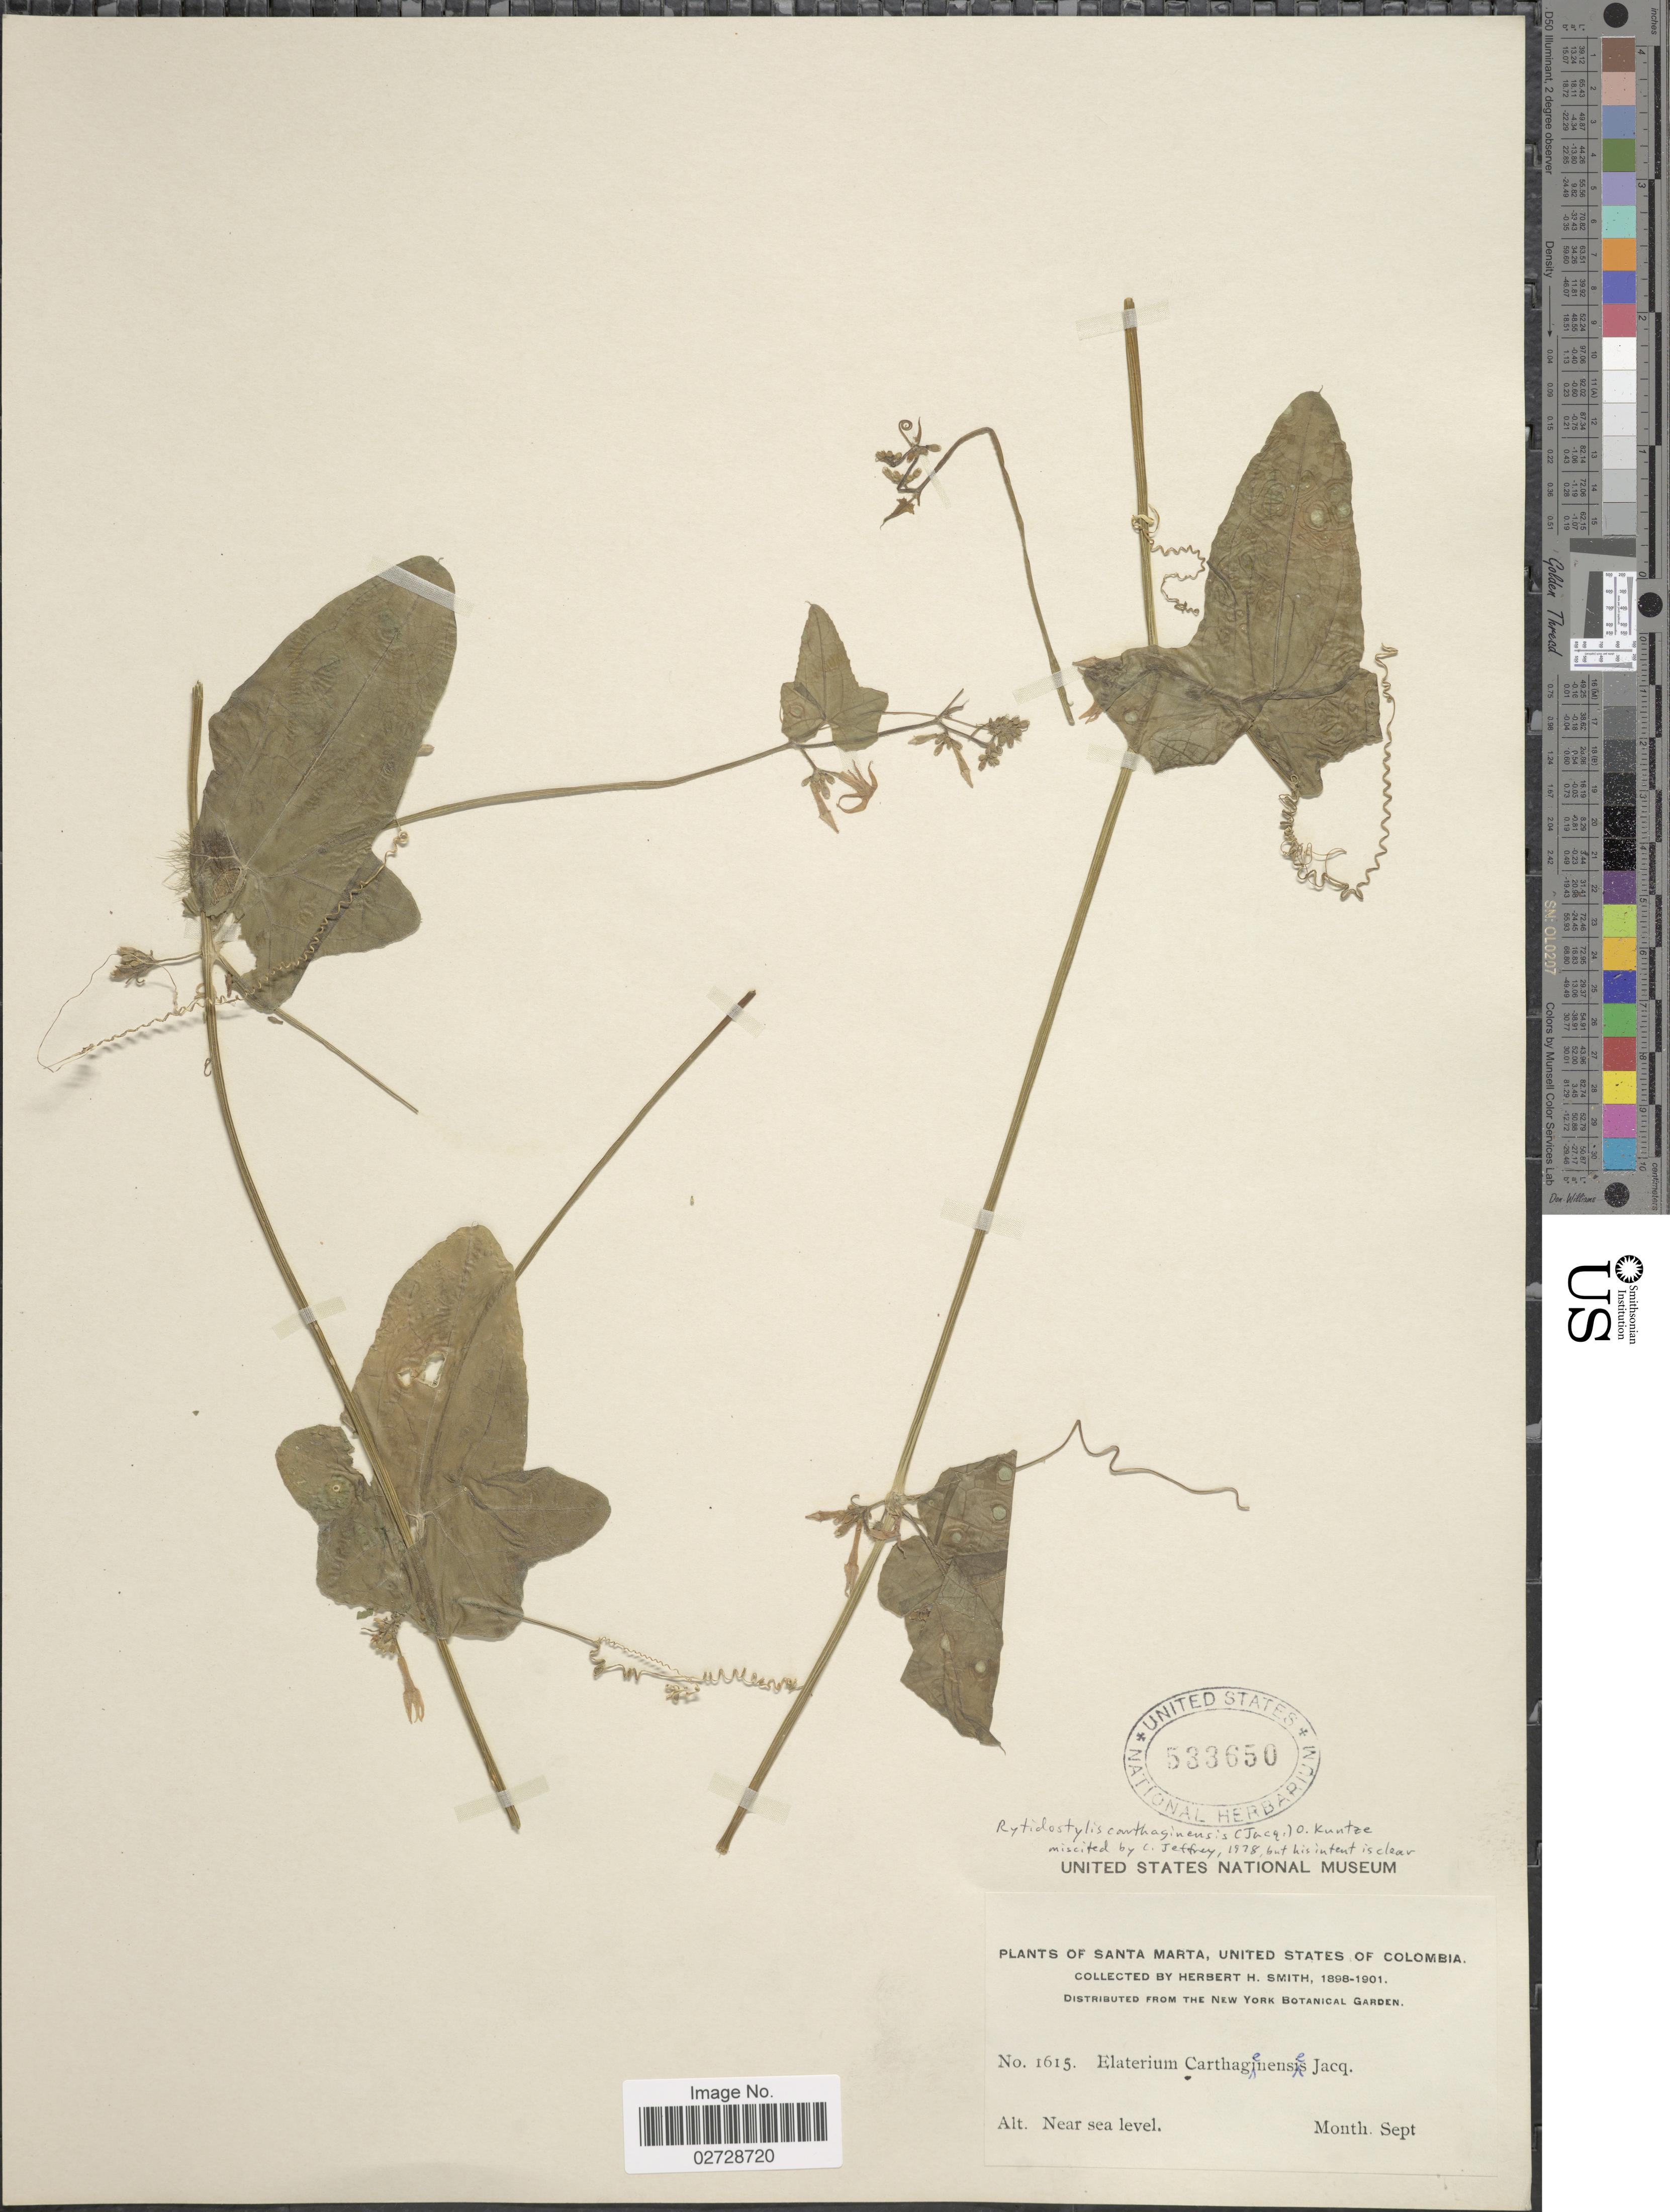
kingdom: Plantae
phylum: Tracheophyta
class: Magnoliopsida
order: Cucurbitales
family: Cucurbitaceae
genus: Cyclanthera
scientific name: Cyclanthera carthagenensis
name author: (Jacq.) H. Schaef. & S.S. Renner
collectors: Herbert H. Smith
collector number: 1615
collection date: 1898-09/1901-09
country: Colombia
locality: Santa Marta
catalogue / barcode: US 533650